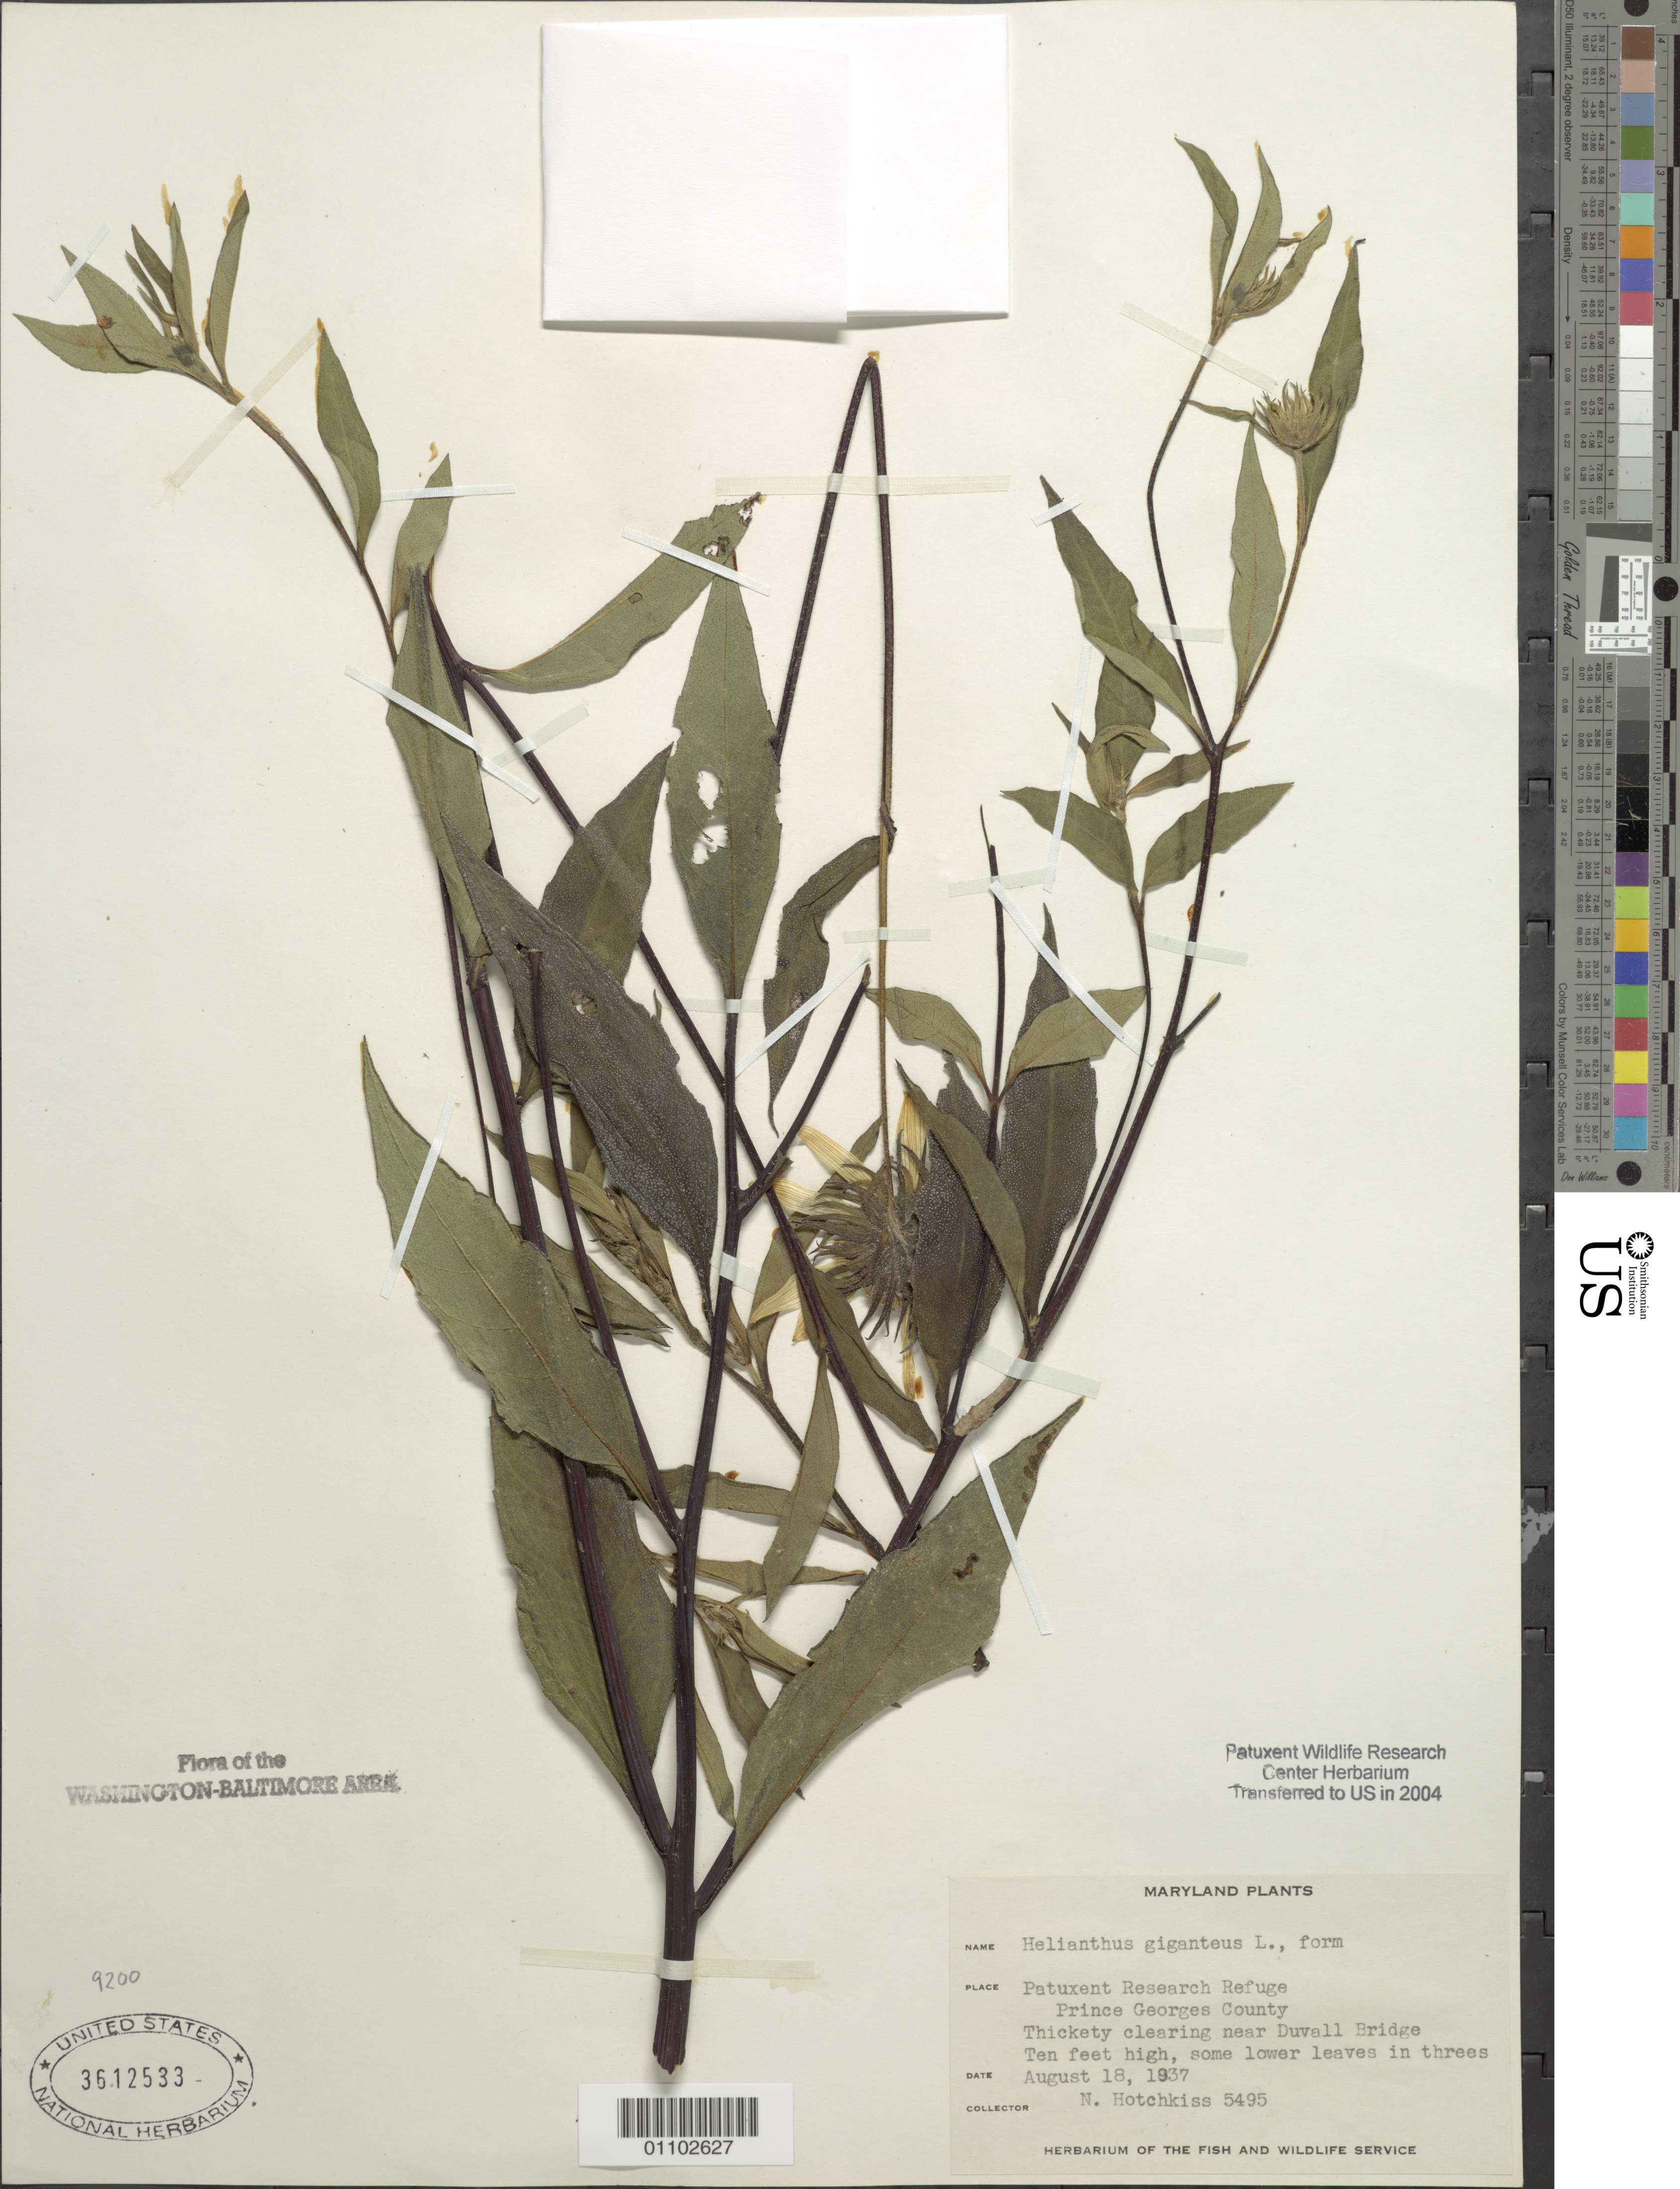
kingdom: Plantae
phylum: Tracheophyta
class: Magnoliopsida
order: Asterales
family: Asteraceae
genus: Helianthus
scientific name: Helianthus giganteus subsp. giganteus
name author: L.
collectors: N. Hotchkiss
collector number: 5495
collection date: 1937-08-18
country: United States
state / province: Maryland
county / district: Prince George's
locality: Patuxent Research Refuge, near Duvall Bridge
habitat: Thickety clearing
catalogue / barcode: US 3612533